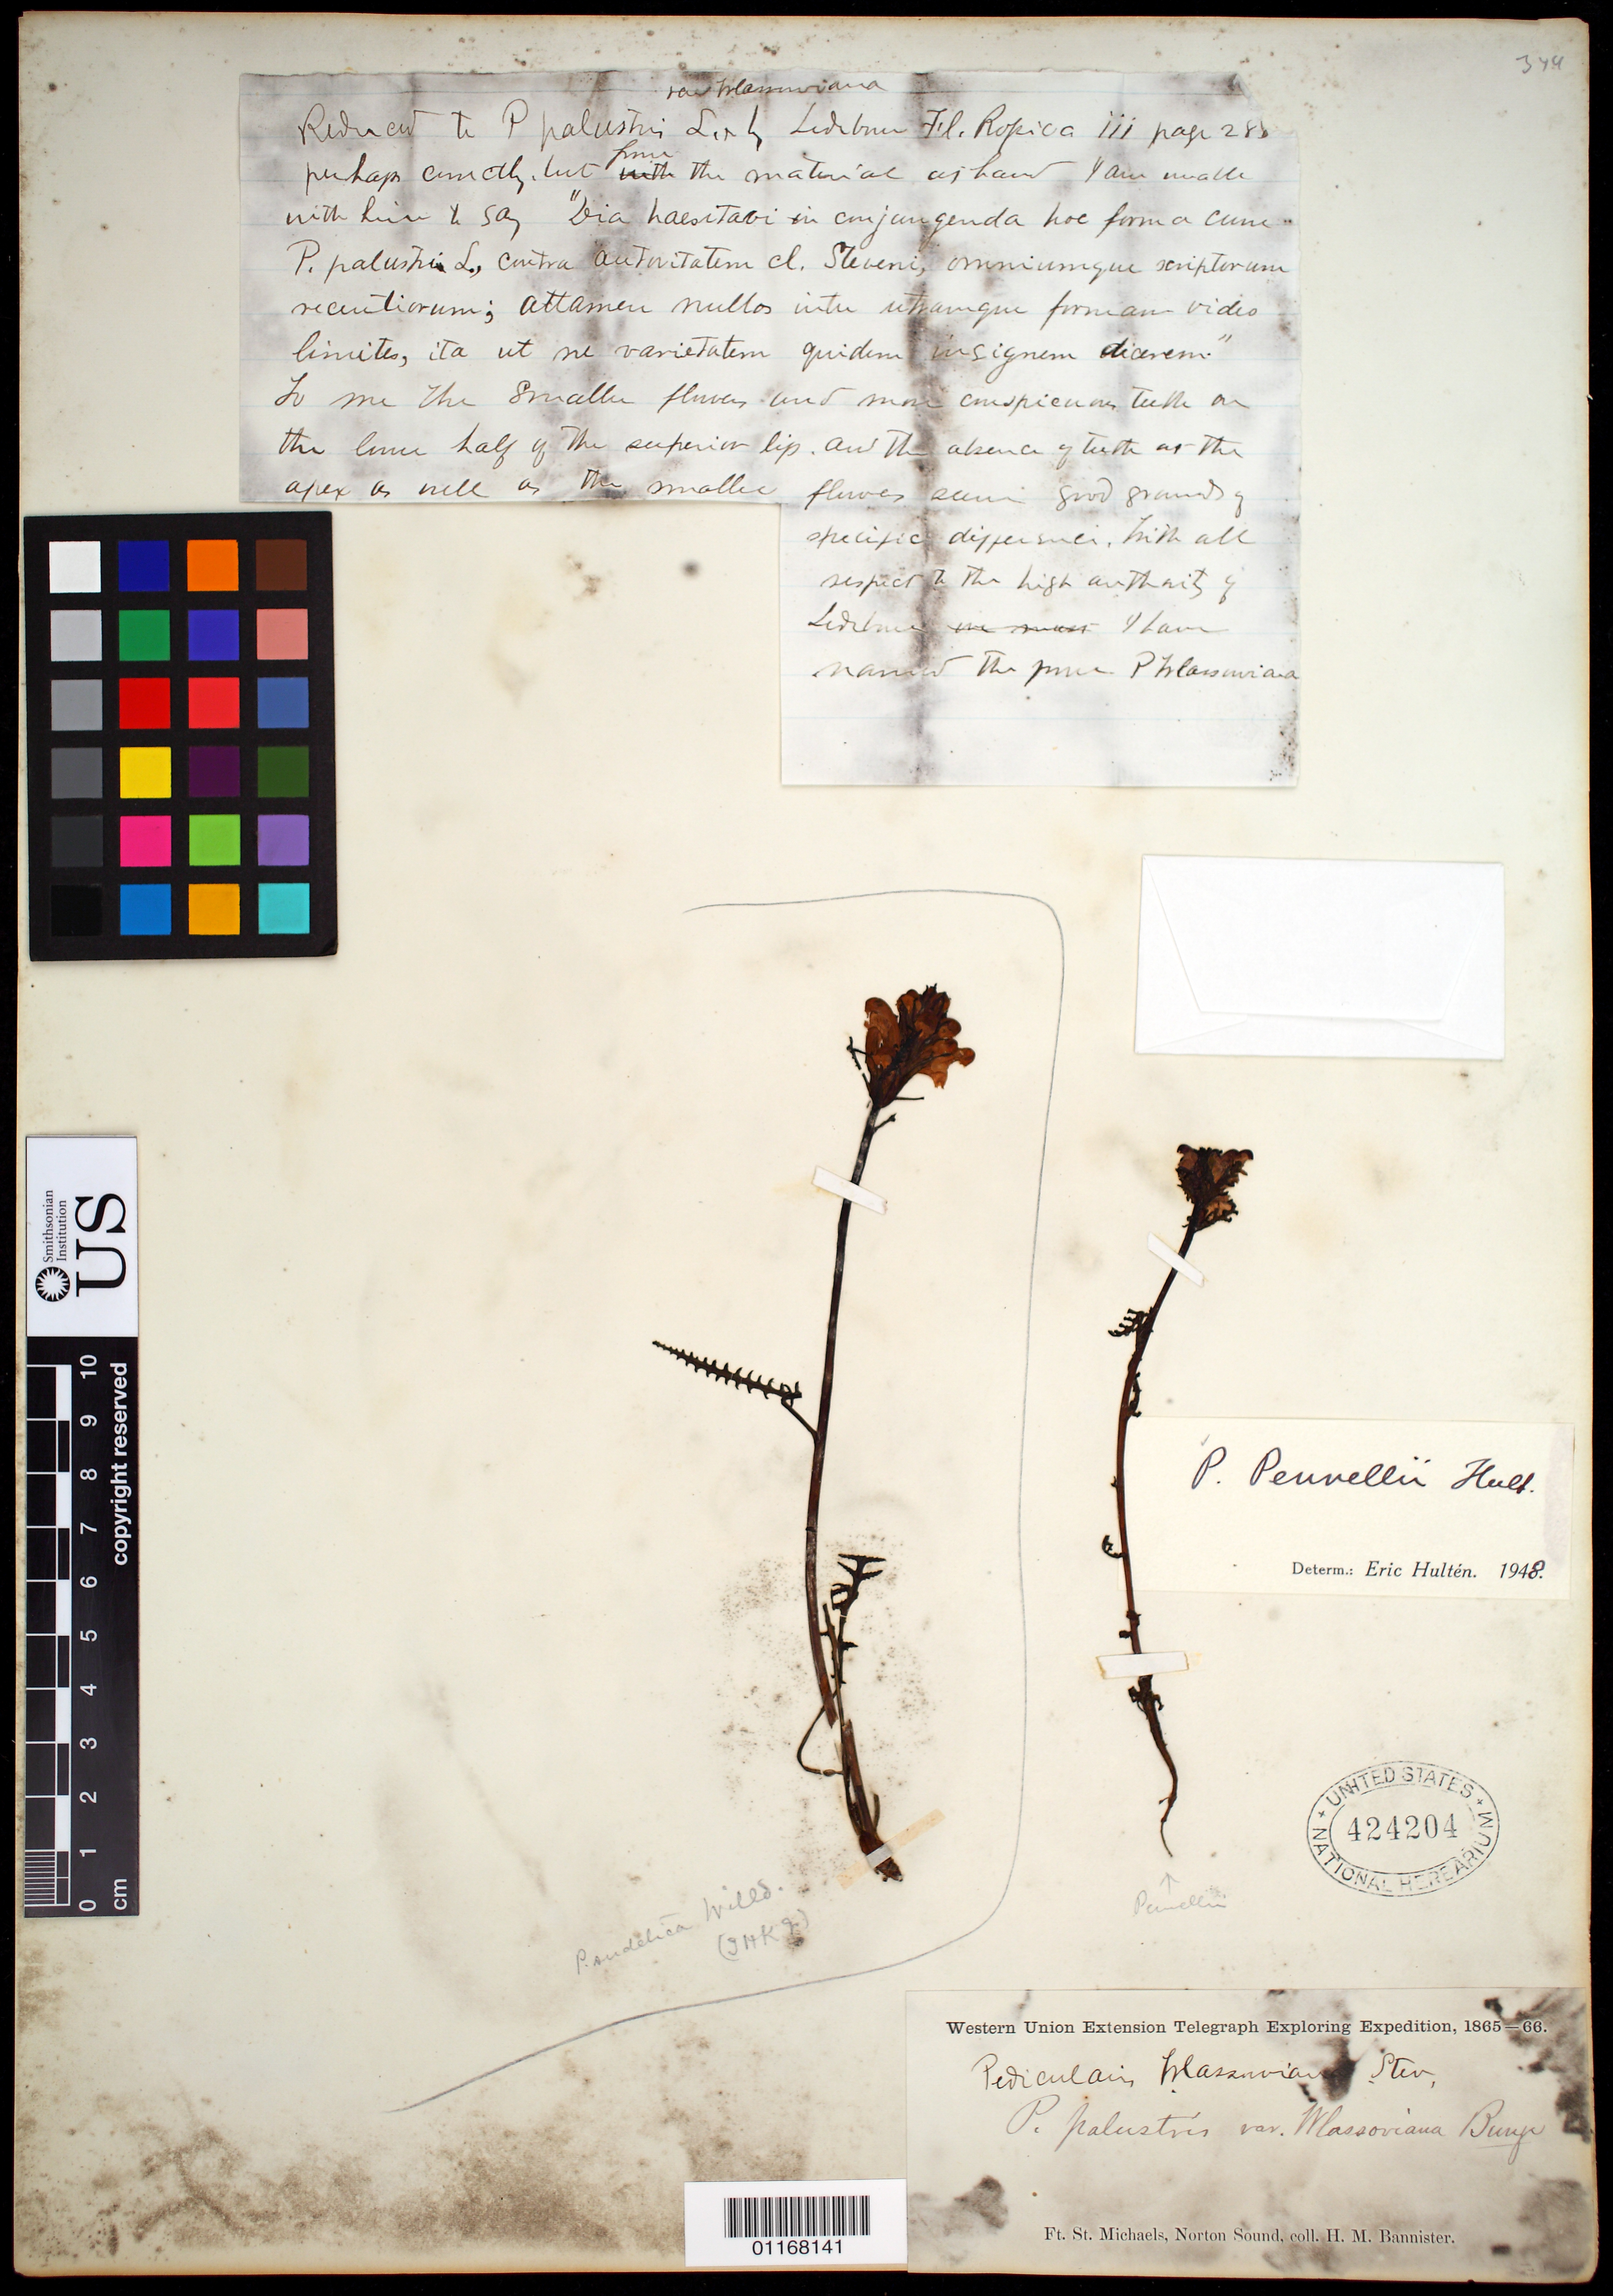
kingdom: Plantae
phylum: Tracheophyta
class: Magnoliopsida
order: Lamiales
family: Orobanchaceae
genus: Pedicularis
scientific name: Pedicularis pennellii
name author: Hultén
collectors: H. Bannister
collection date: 1865/1866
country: United States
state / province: Alaska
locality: Ft. St. Michaels, Norton Sound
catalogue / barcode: US 424204